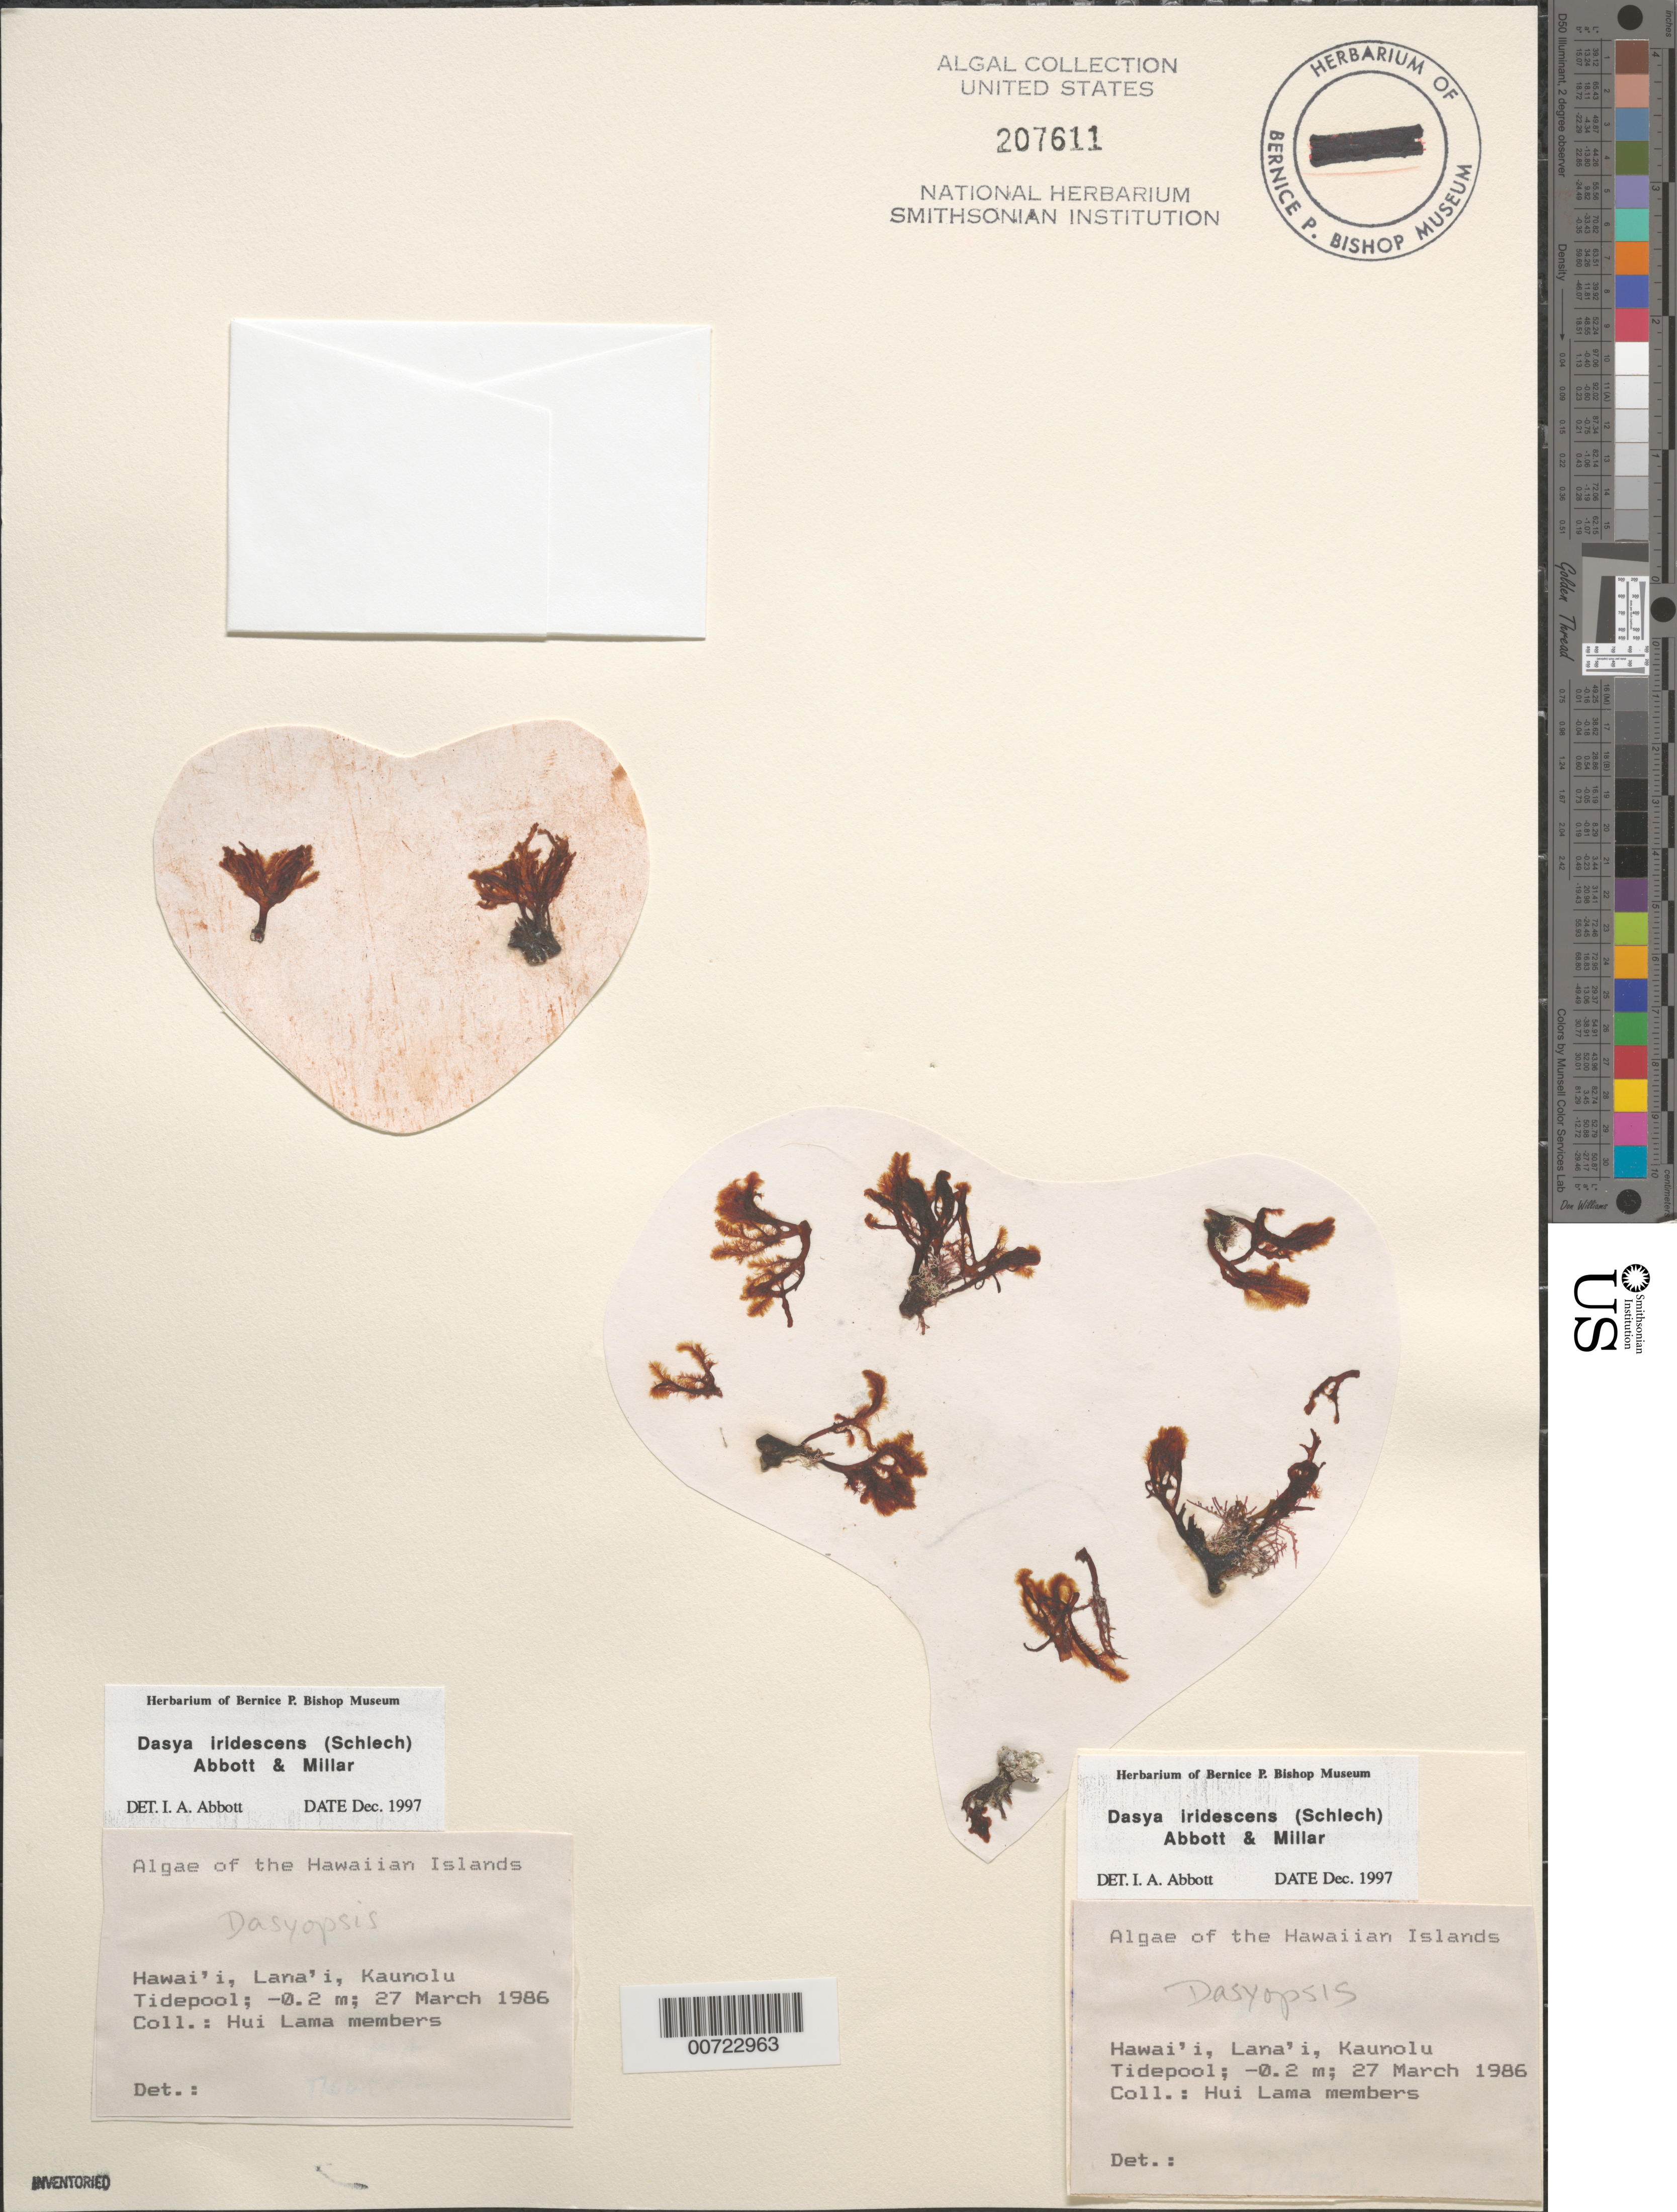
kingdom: Plantae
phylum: Rhodophyta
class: Florideophyceae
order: Ceramiales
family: Dasyaceae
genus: Dasya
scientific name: Dasya iridescens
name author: (Schlech) A.J.K. Millar & I.A. Abbott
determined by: Abbott, Isabella A.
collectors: Hui Lama members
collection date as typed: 27 Mar 1986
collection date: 1986-03-27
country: United States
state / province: Hawaii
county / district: Maui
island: Lana'i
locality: Kaunolu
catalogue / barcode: US 207611